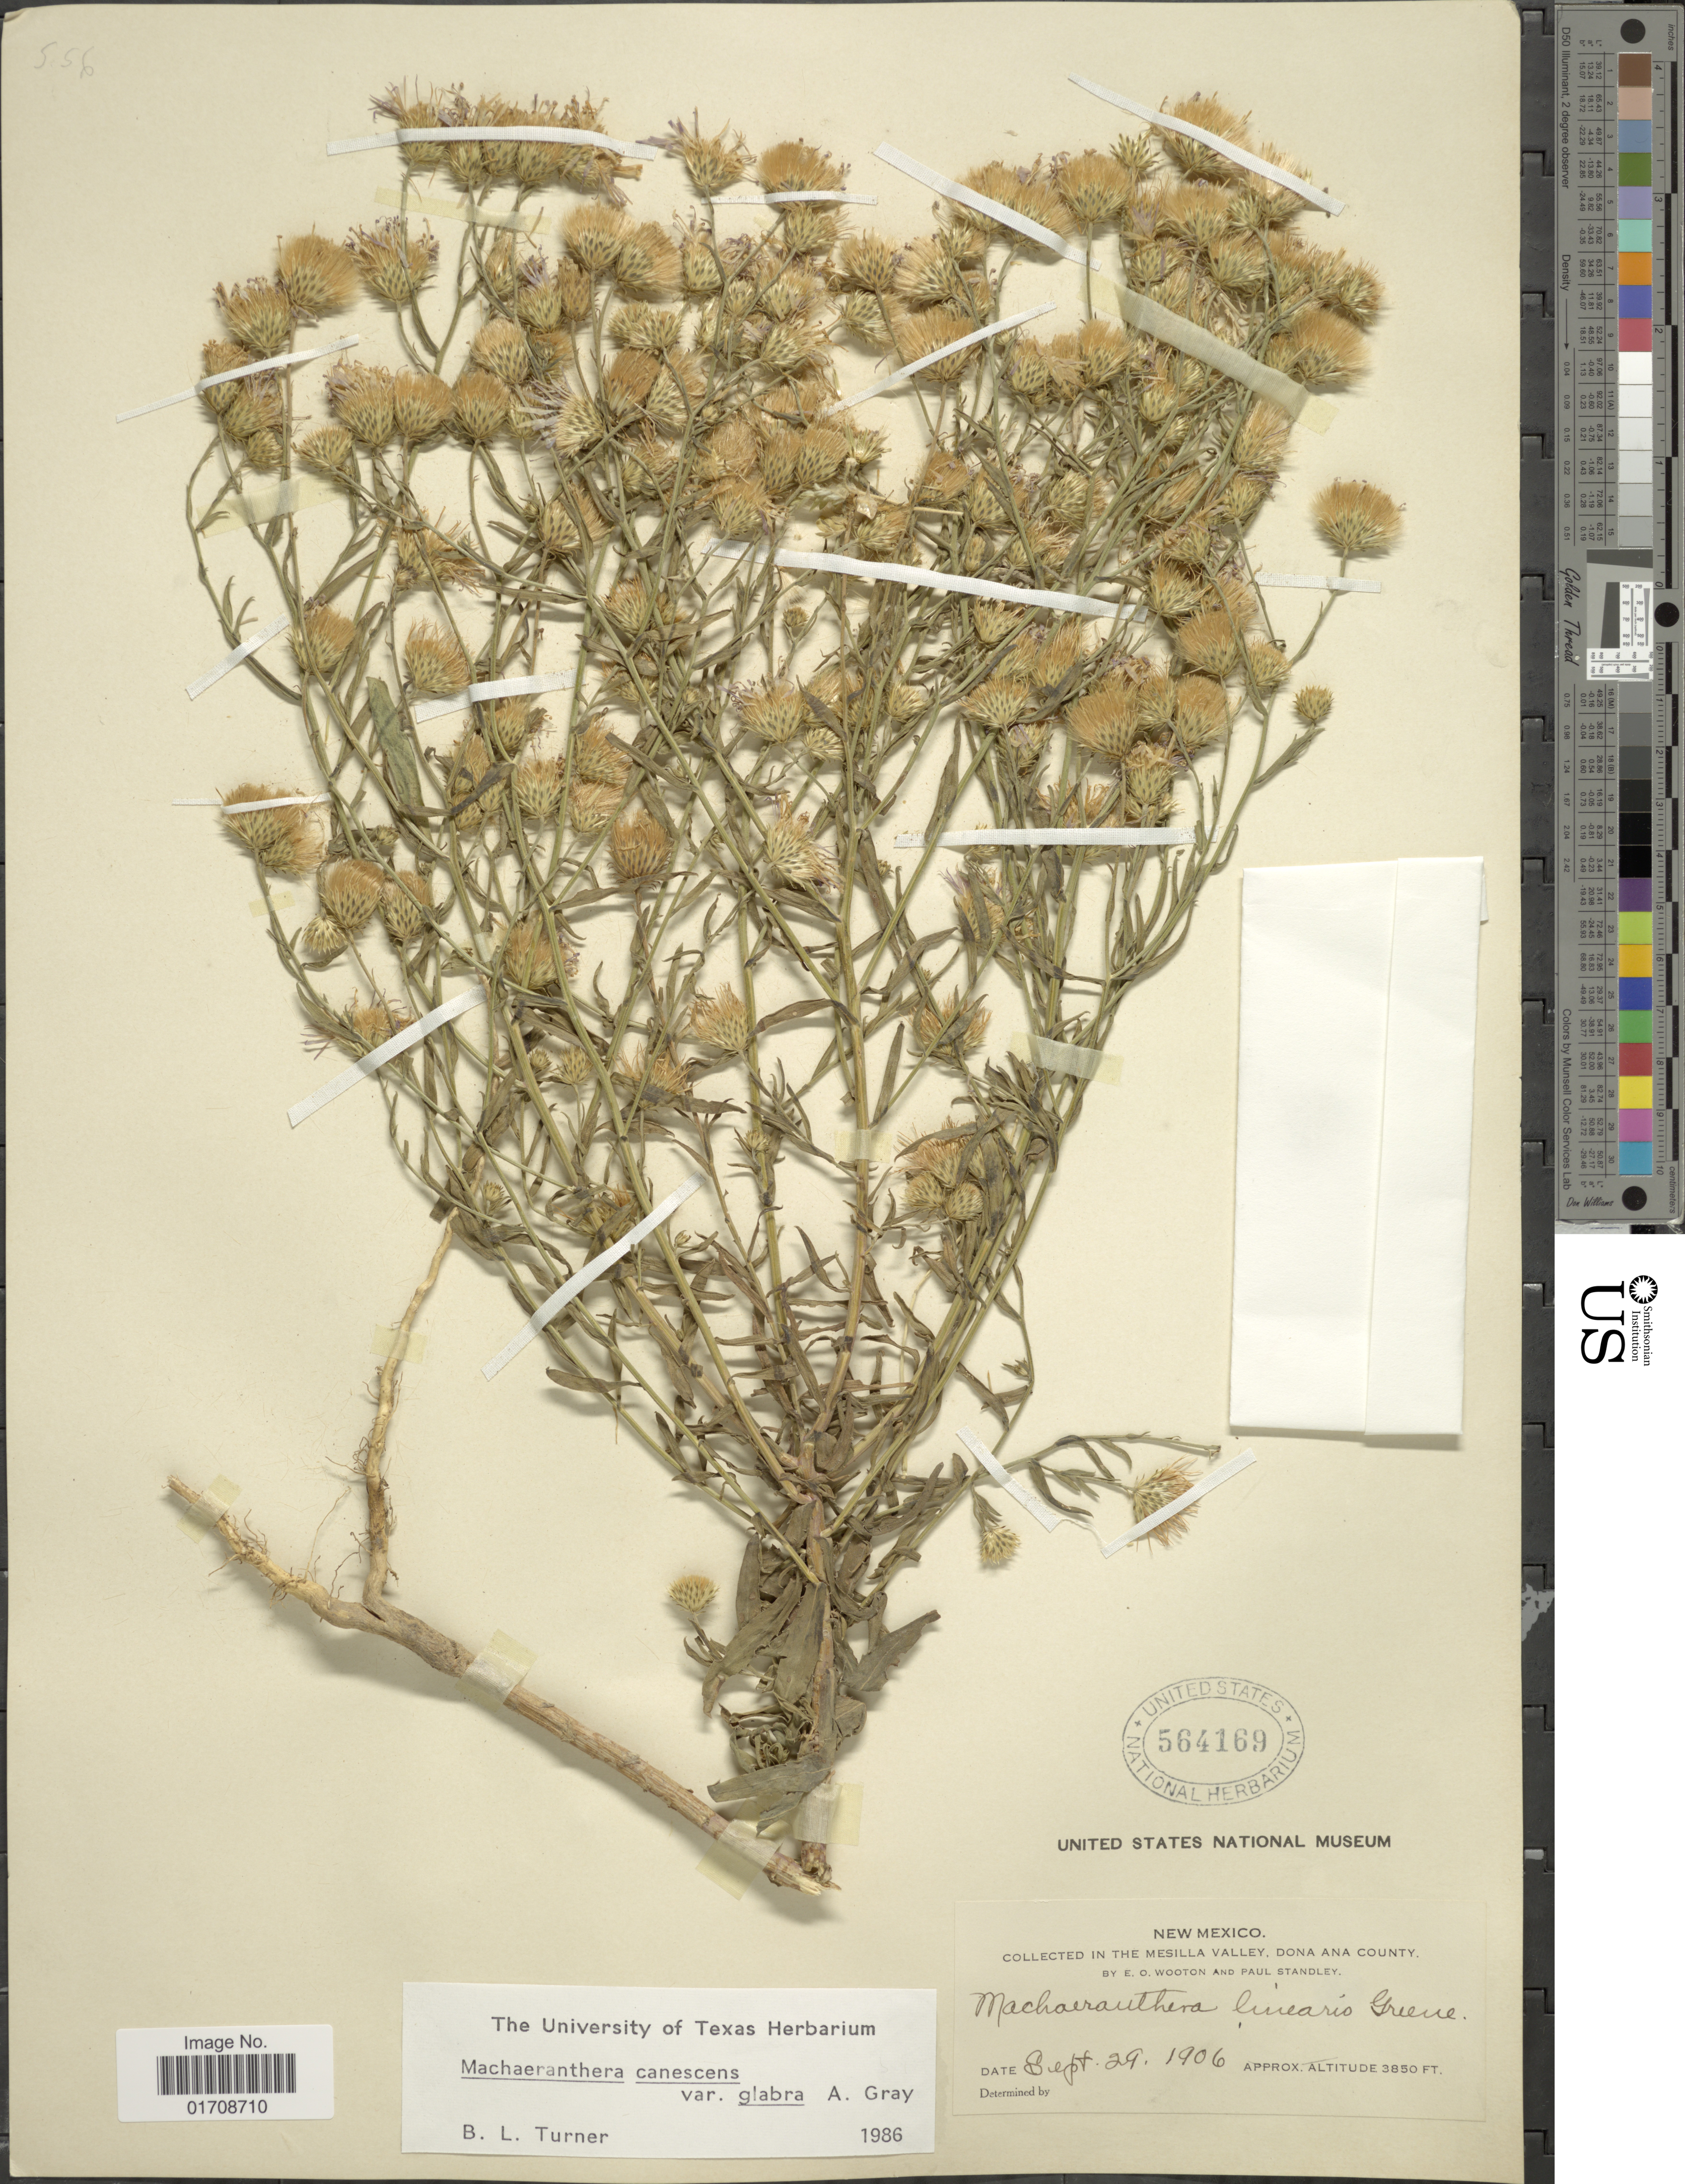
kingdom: Plantae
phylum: Tracheophyta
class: Magnoliopsida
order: Asterales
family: Asteraceae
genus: Machaeranthera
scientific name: Machaeranthera canescens var. glabra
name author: A. Gray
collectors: E. O. Wooton & P. C. Standley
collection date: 1906-09-29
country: United States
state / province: New Mexico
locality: Mesilla Valley, Dona Ana County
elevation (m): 1173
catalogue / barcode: US 564169